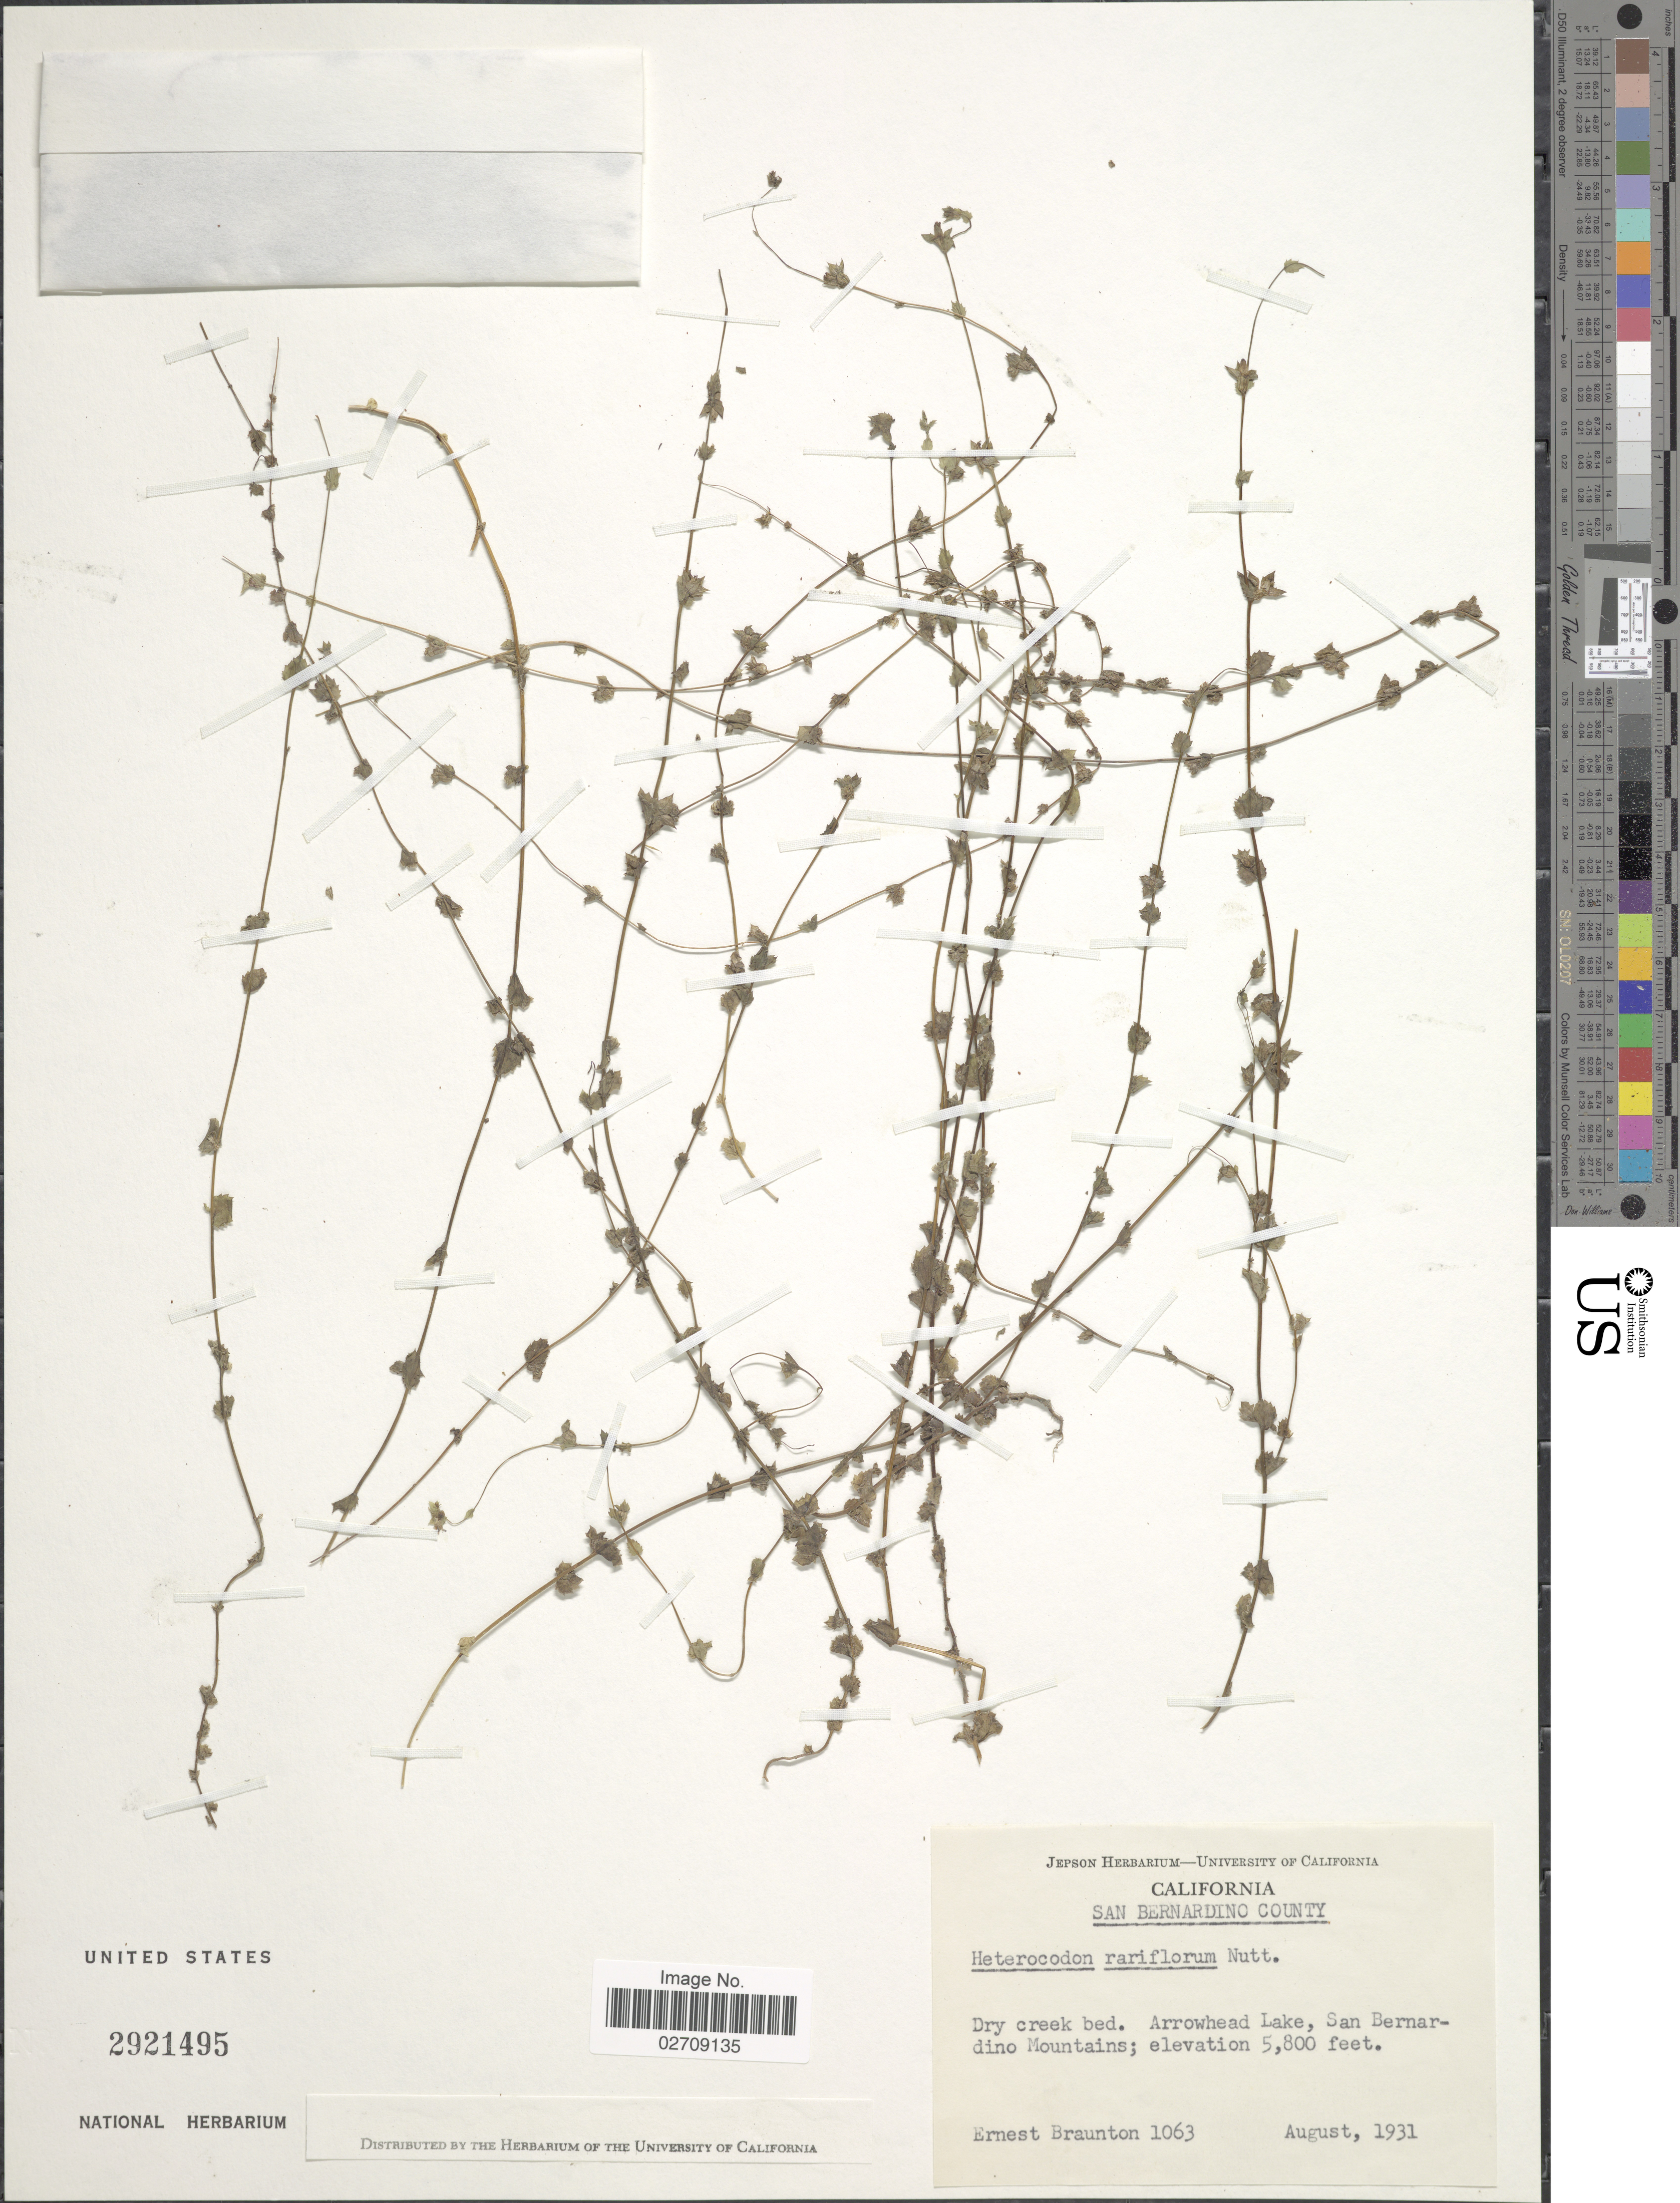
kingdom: Plantae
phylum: Tracheophyta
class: Magnoliopsida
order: Asterales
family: Campanulaceae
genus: Heterocodon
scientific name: Heterocodon rariflorum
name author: Nutt.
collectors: E. Braunton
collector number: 1063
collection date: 1931-08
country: United States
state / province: California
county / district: San Bernardino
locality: San Bernardino County. Arrowhead Lake, San Bernardino Mountains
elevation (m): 1768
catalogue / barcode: US 2921495